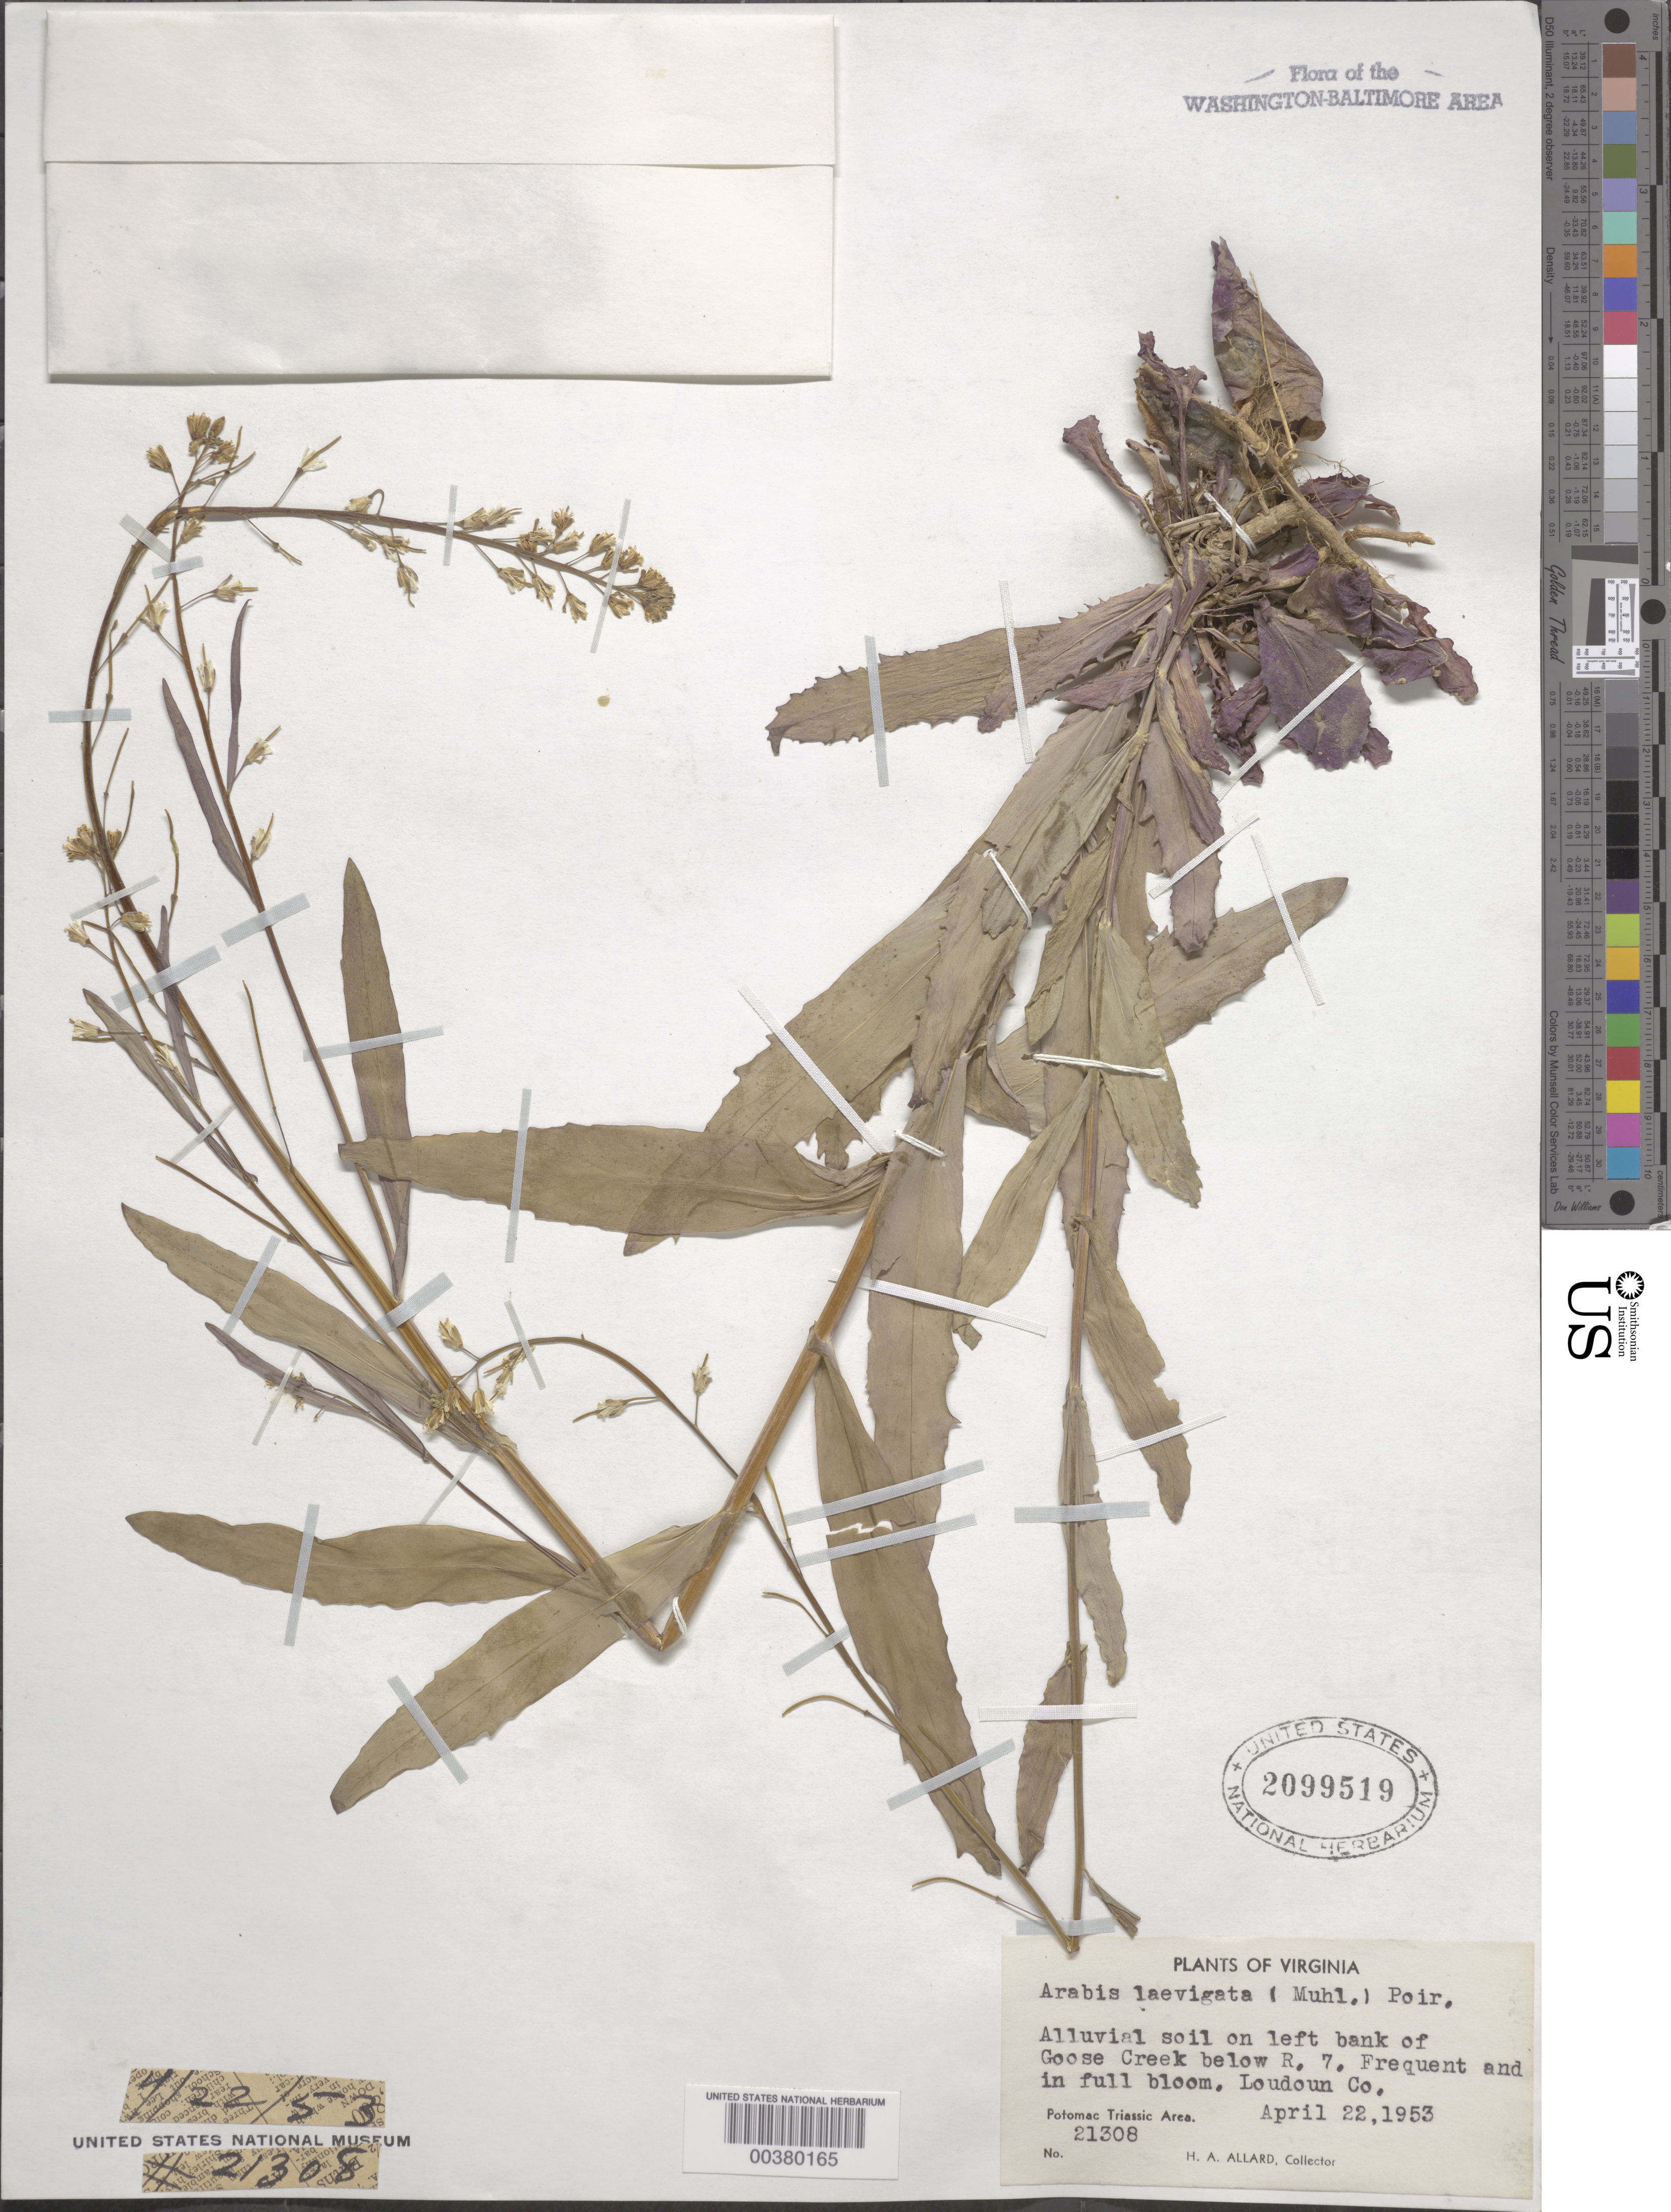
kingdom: Plantae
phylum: Tracheophyta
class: Magnoliopsida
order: Brassicales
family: Brassicaceae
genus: Boechera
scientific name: Boechera laevigata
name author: (Muhl. ex Willd.) Al-Shehbaz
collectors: H. A. Allard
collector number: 21308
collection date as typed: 22 Apr 1953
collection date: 1953-04-22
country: United States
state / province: Virginia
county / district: Loudoun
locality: downstream from Route 7 on Goose Creek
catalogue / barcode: US 2099519